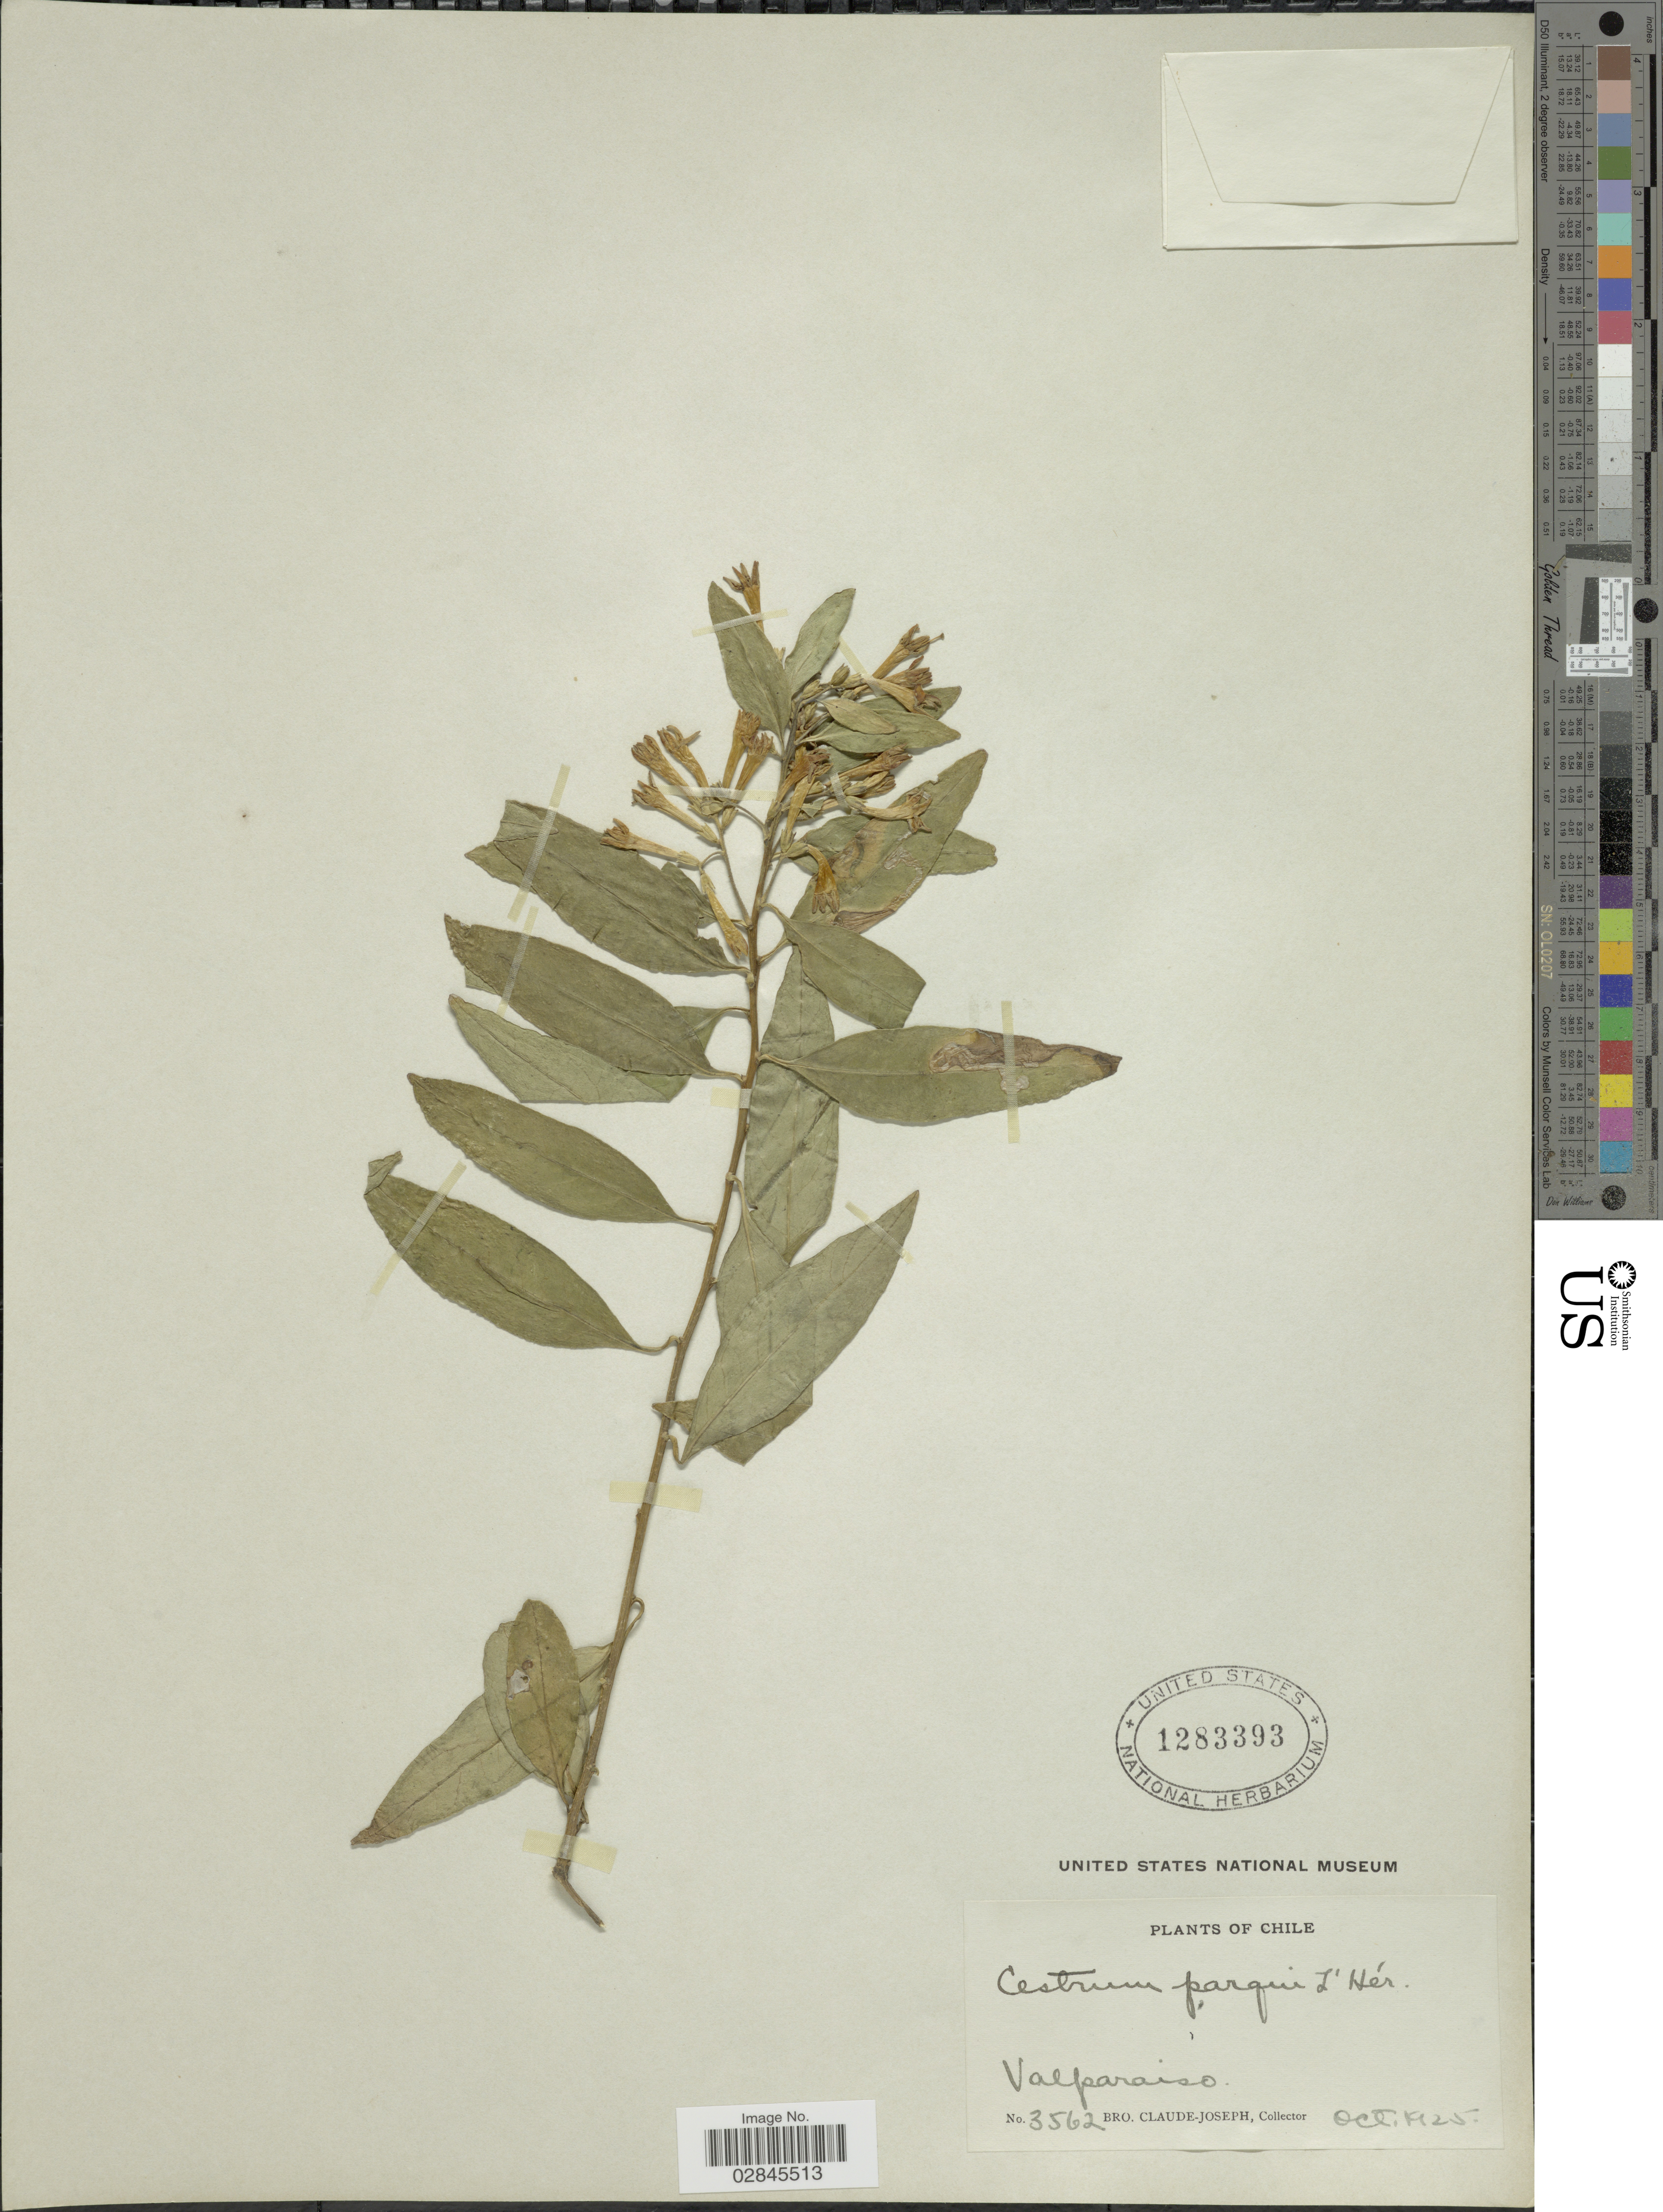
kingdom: Plantae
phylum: Tracheophyta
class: Magnoliopsida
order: Solanales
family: Solanaceae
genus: Cestrum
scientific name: Cestrum parqui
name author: L'Hér.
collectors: Bro. Claude-Joseph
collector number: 3562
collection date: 1925-10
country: Chile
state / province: Valparaíso (V)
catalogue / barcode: US 1283393